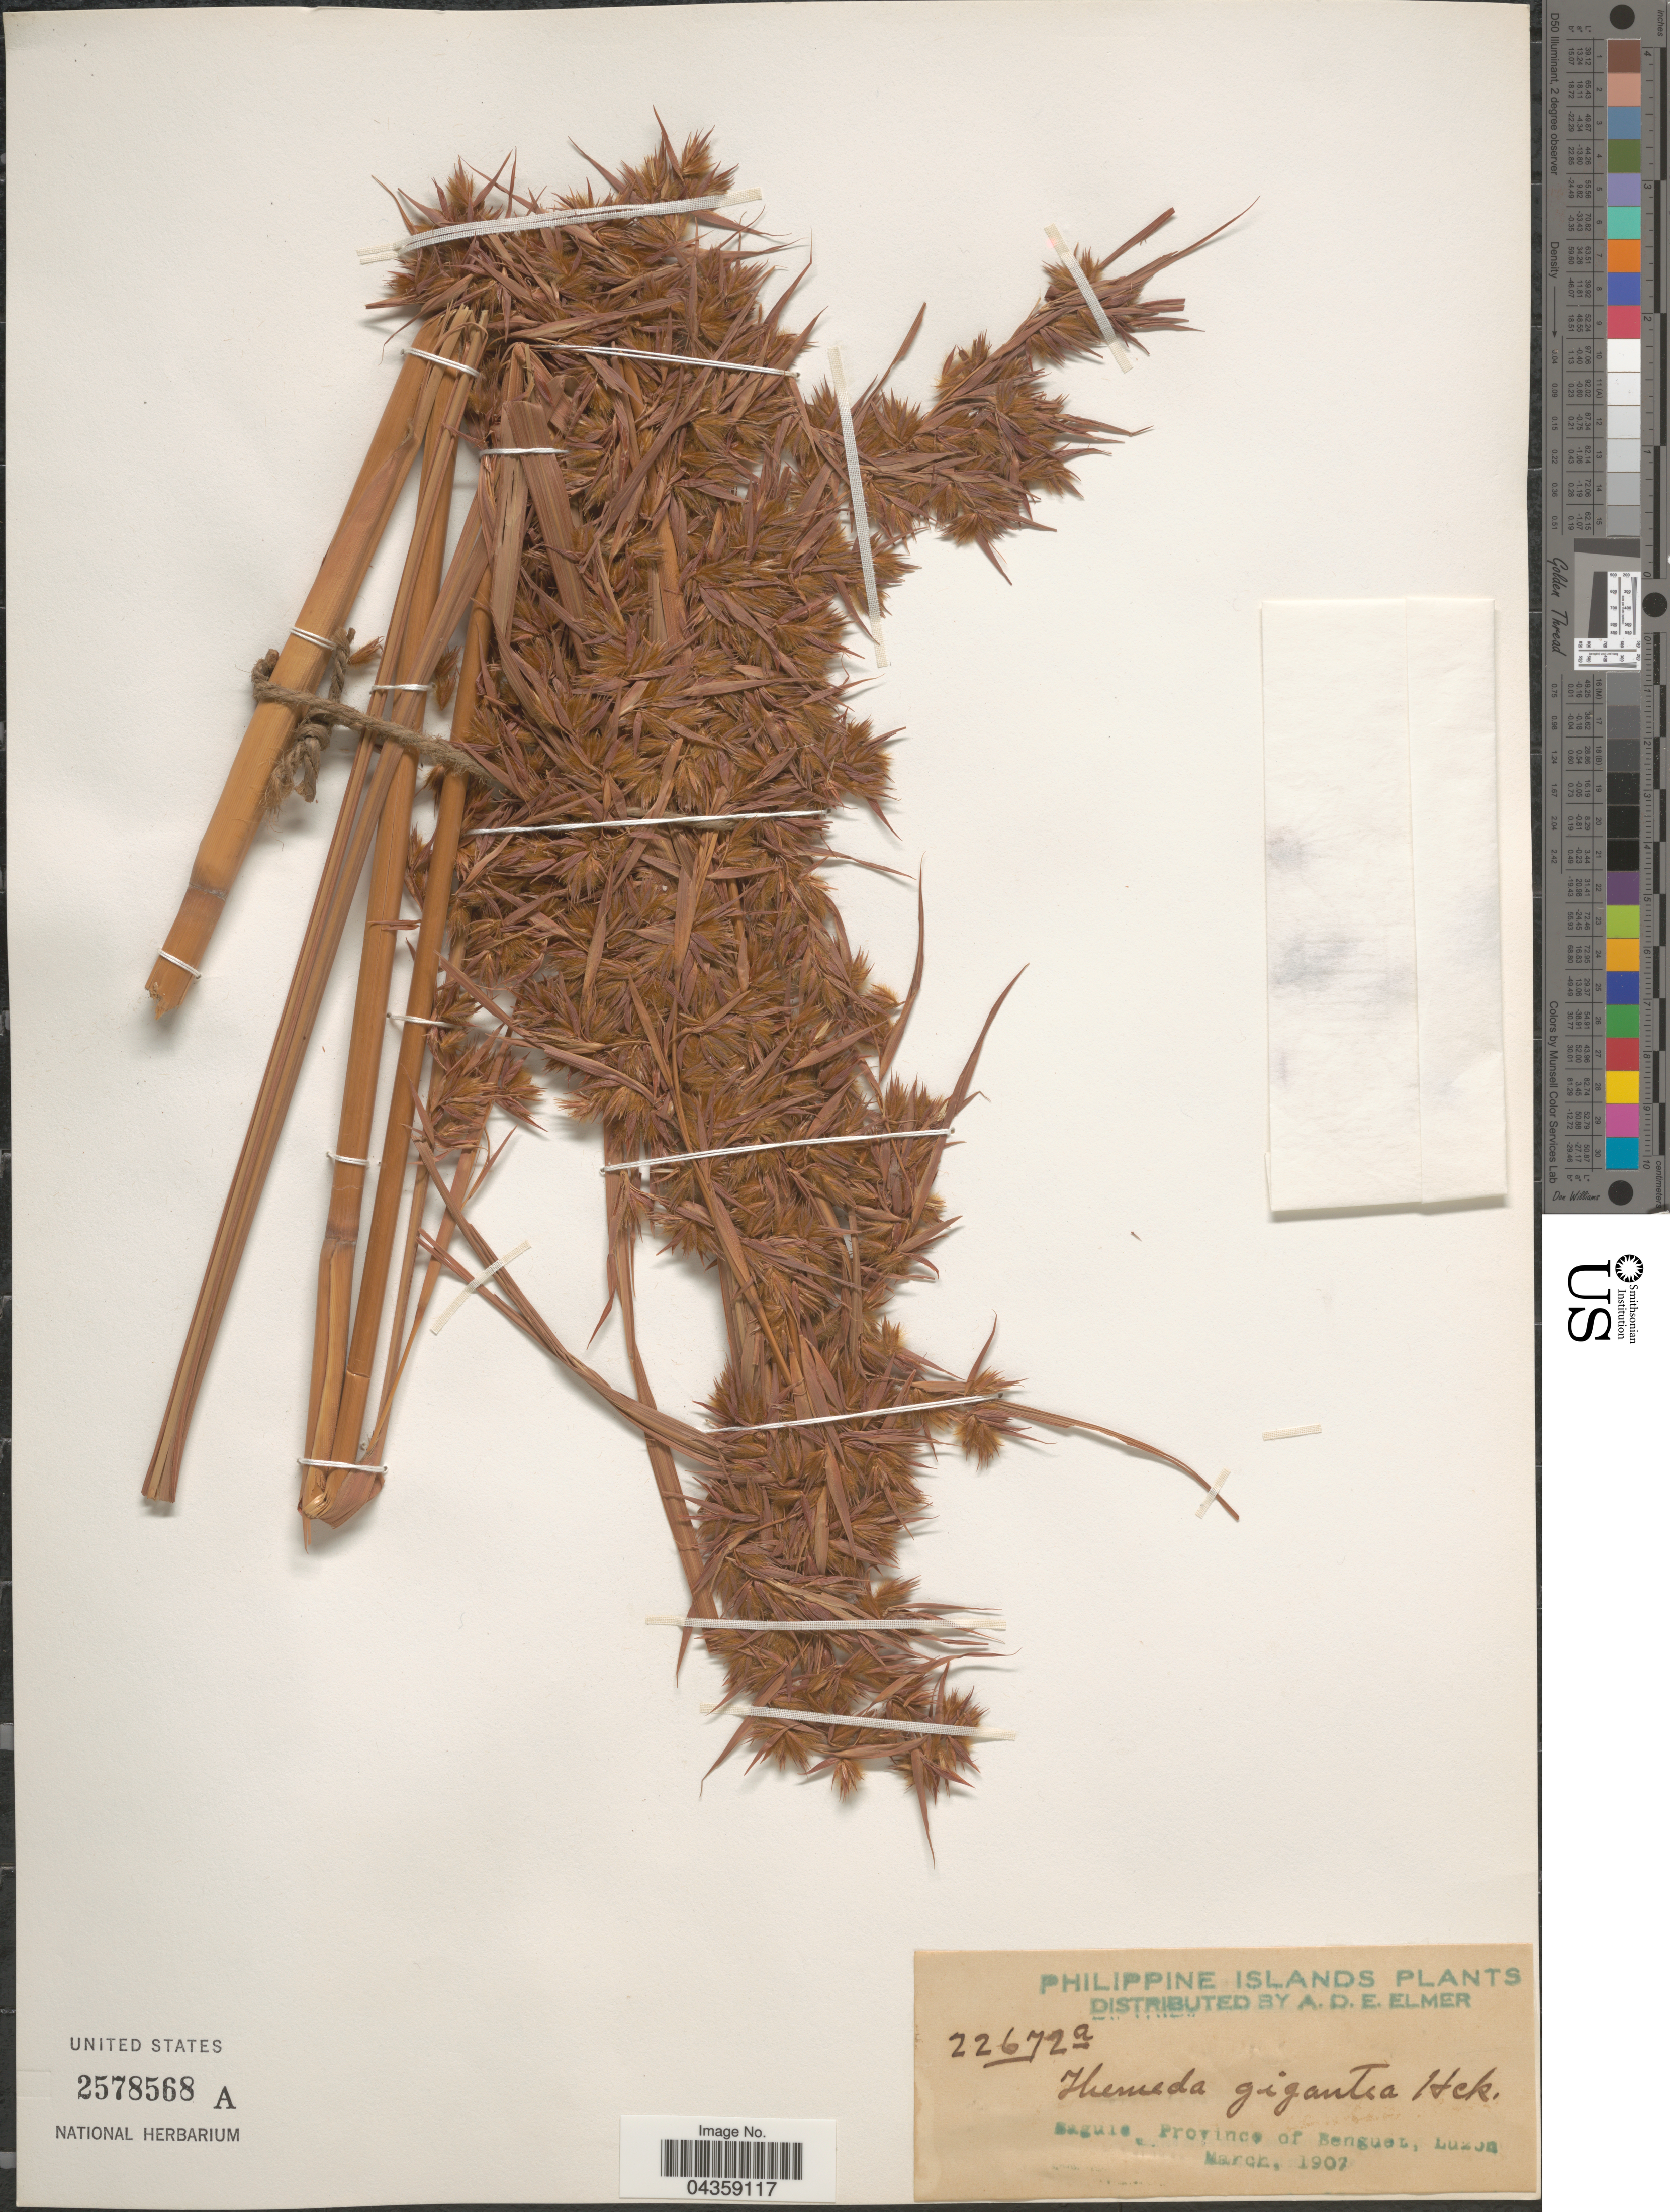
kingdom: Plantae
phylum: Tracheophyta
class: Liliopsida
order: Poales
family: Poaceae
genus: Themeda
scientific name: Themeda gigantea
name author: Hack.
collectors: A. D. E. Elmer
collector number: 22672a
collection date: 1907-03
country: Philippines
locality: Philippine Islands. Baguio, Province of Benguet, Luzon.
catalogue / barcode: US 2578568A